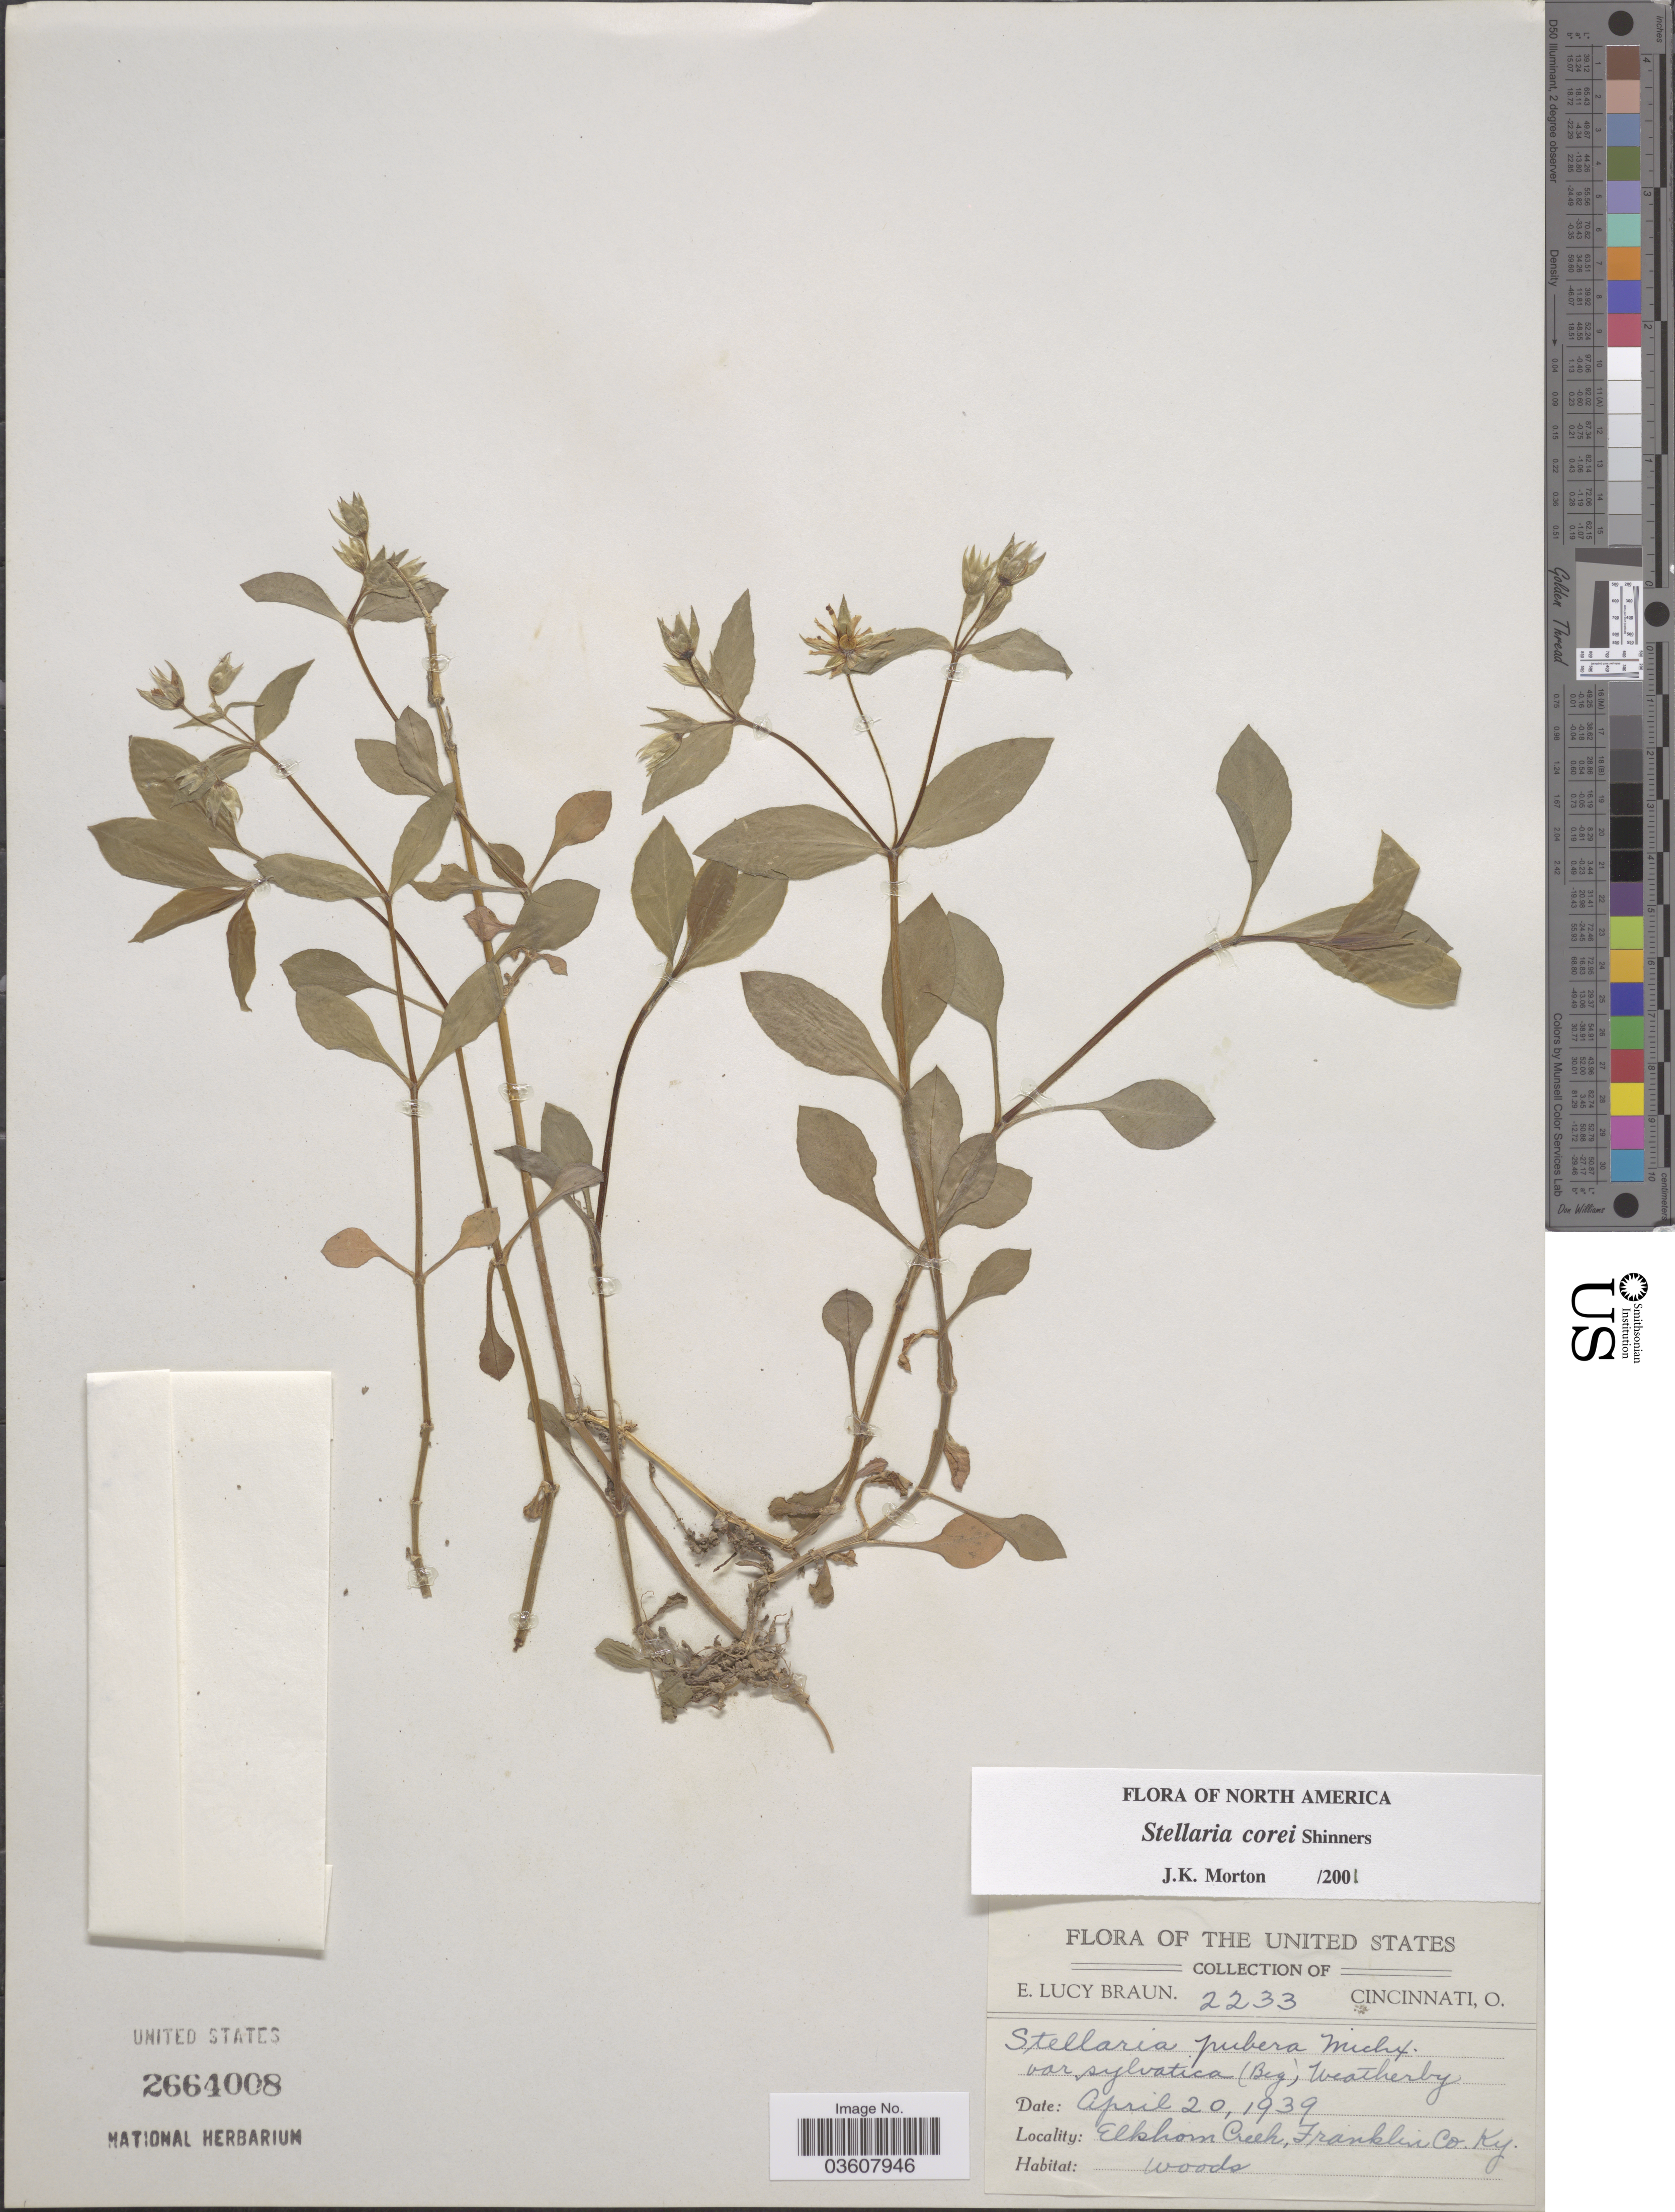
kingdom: Plantae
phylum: Tracheophyta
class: Magnoliopsida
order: Caryophyllales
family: Caryophyllaceae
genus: Stellaria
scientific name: Stellaria corei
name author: Shinners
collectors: E. L. Braun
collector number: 2233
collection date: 1939-04-20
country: United States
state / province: Kentucky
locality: Elkhorn Creek, Franklin Co.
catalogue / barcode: US 2664008